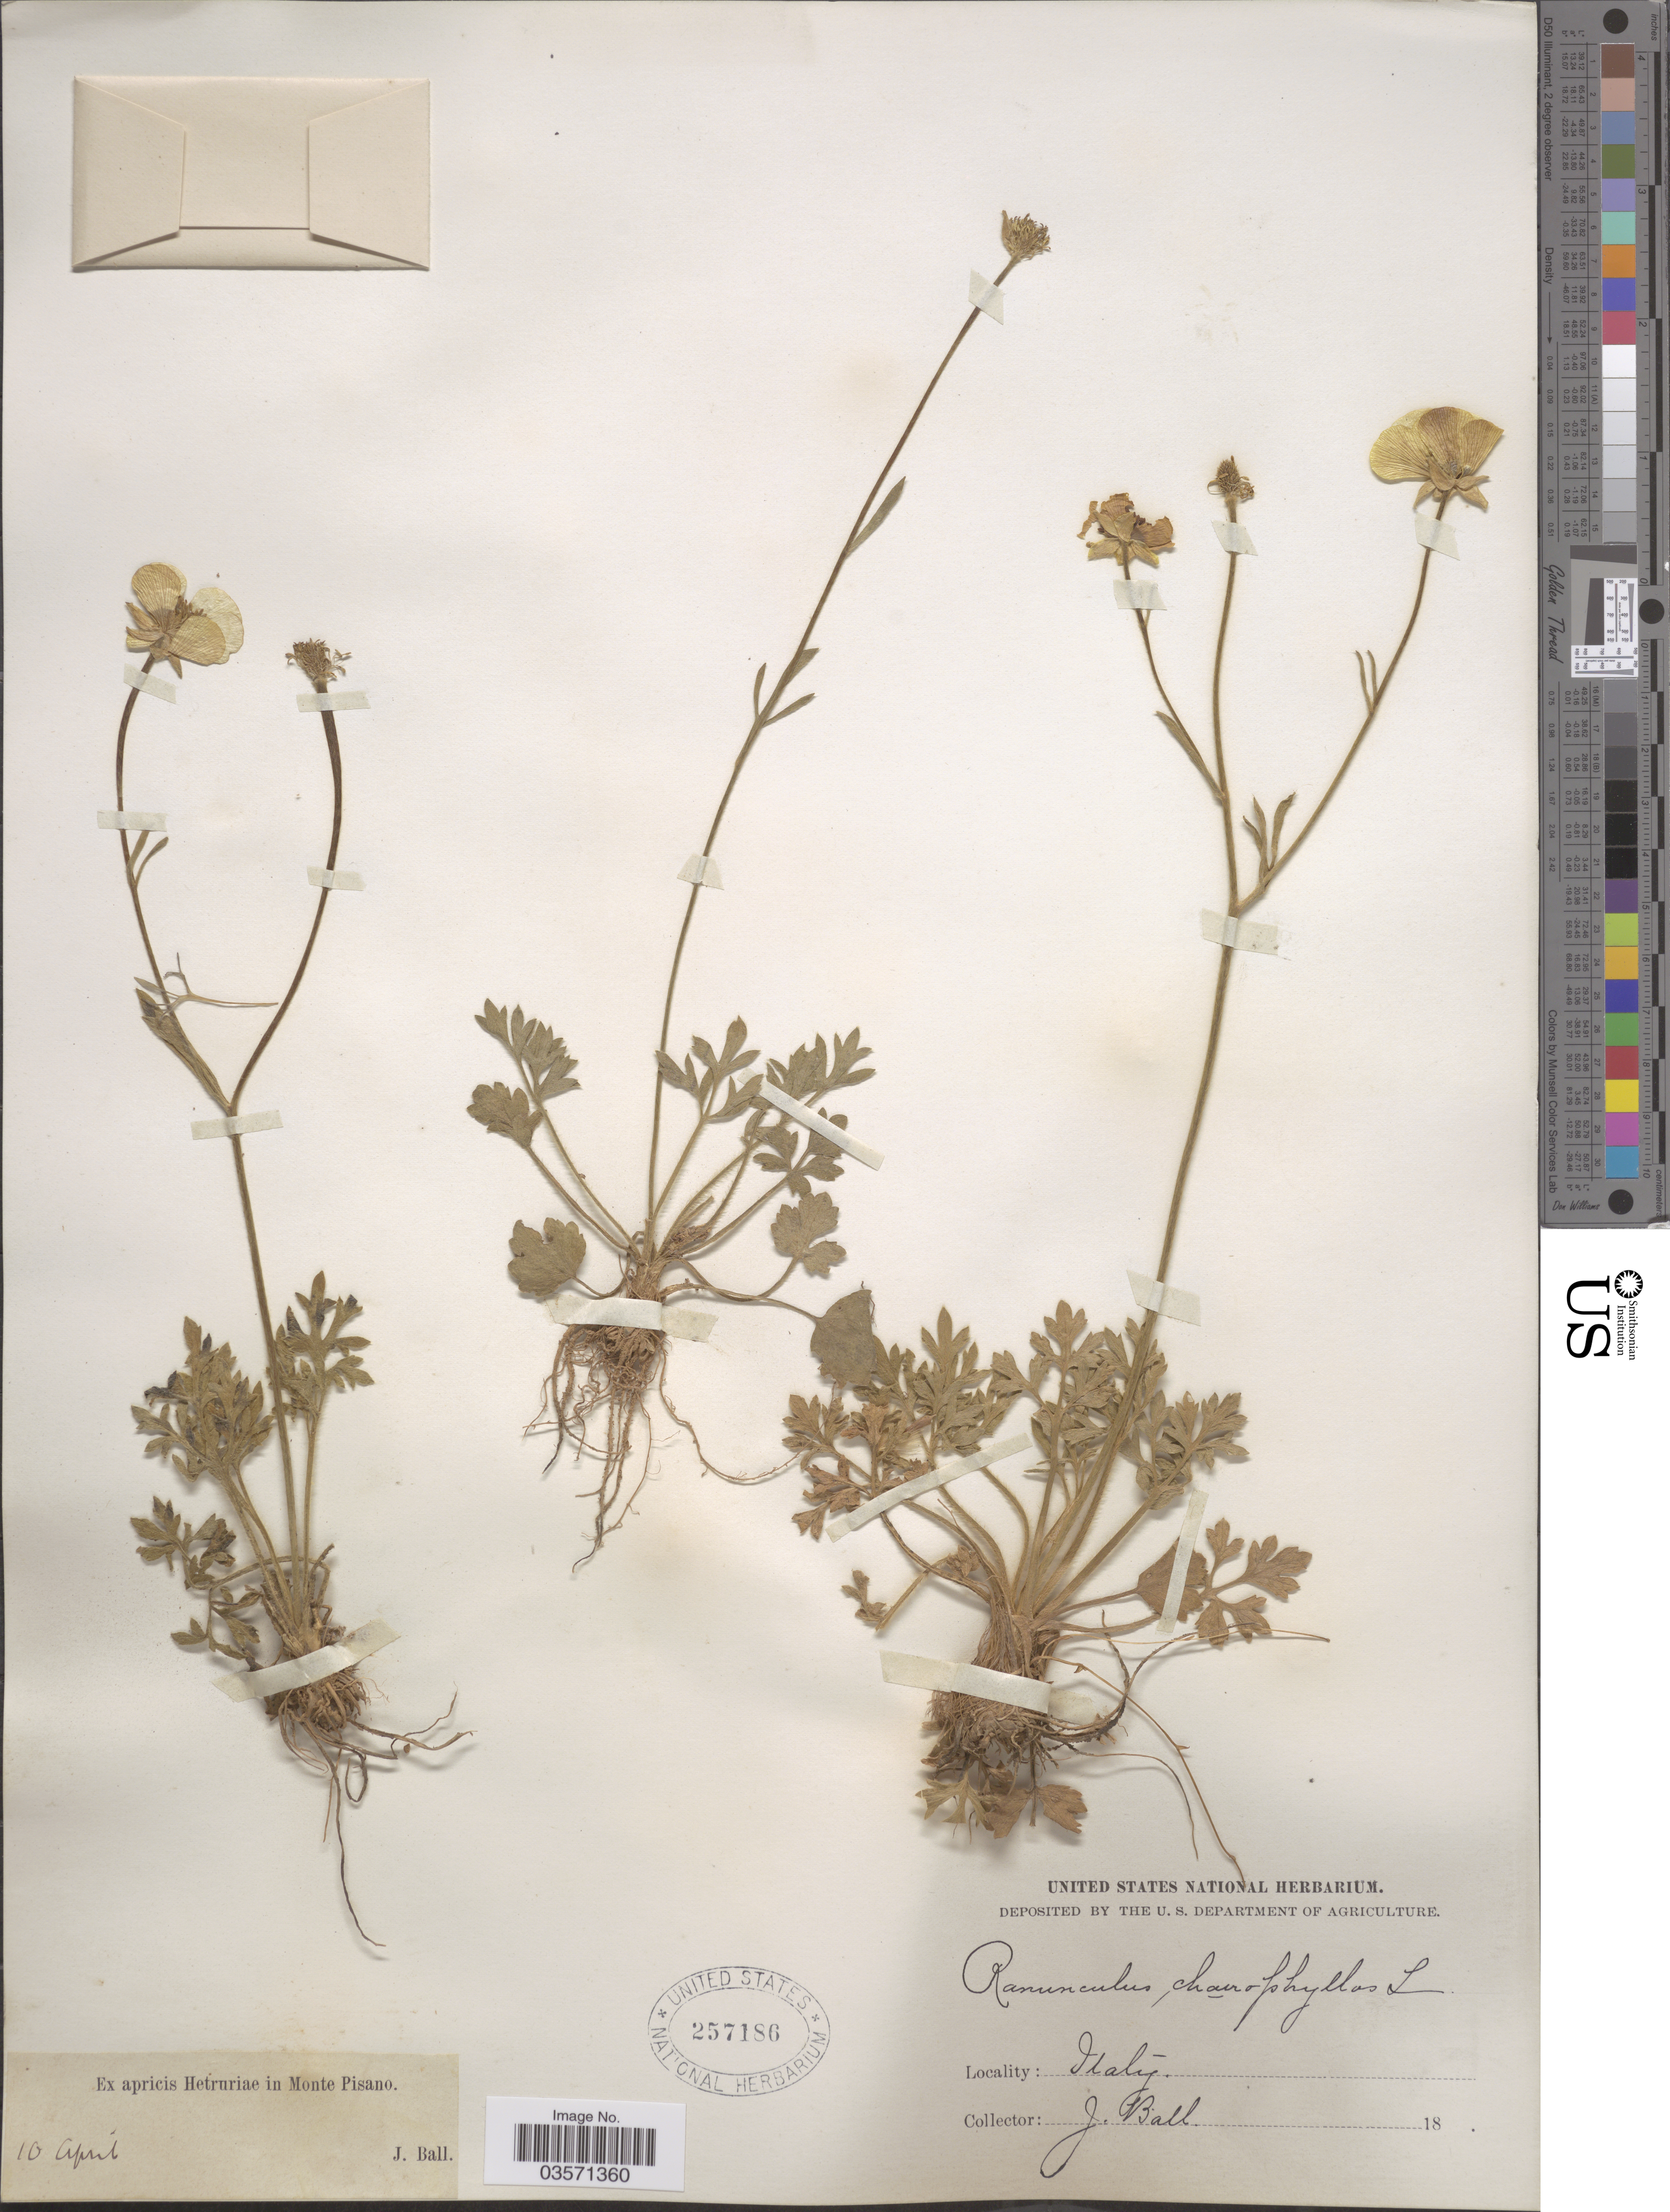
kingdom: Plantae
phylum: Tracheophyta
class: Magnoliopsida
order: Ranunculales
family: Ranunculaceae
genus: Ranunculus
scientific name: Ranunculus chaerophyllos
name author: L.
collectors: J. Ball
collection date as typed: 10 april 18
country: Italy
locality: Ex apricis Hetruriae in Monte Pisano.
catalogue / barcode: US 257186